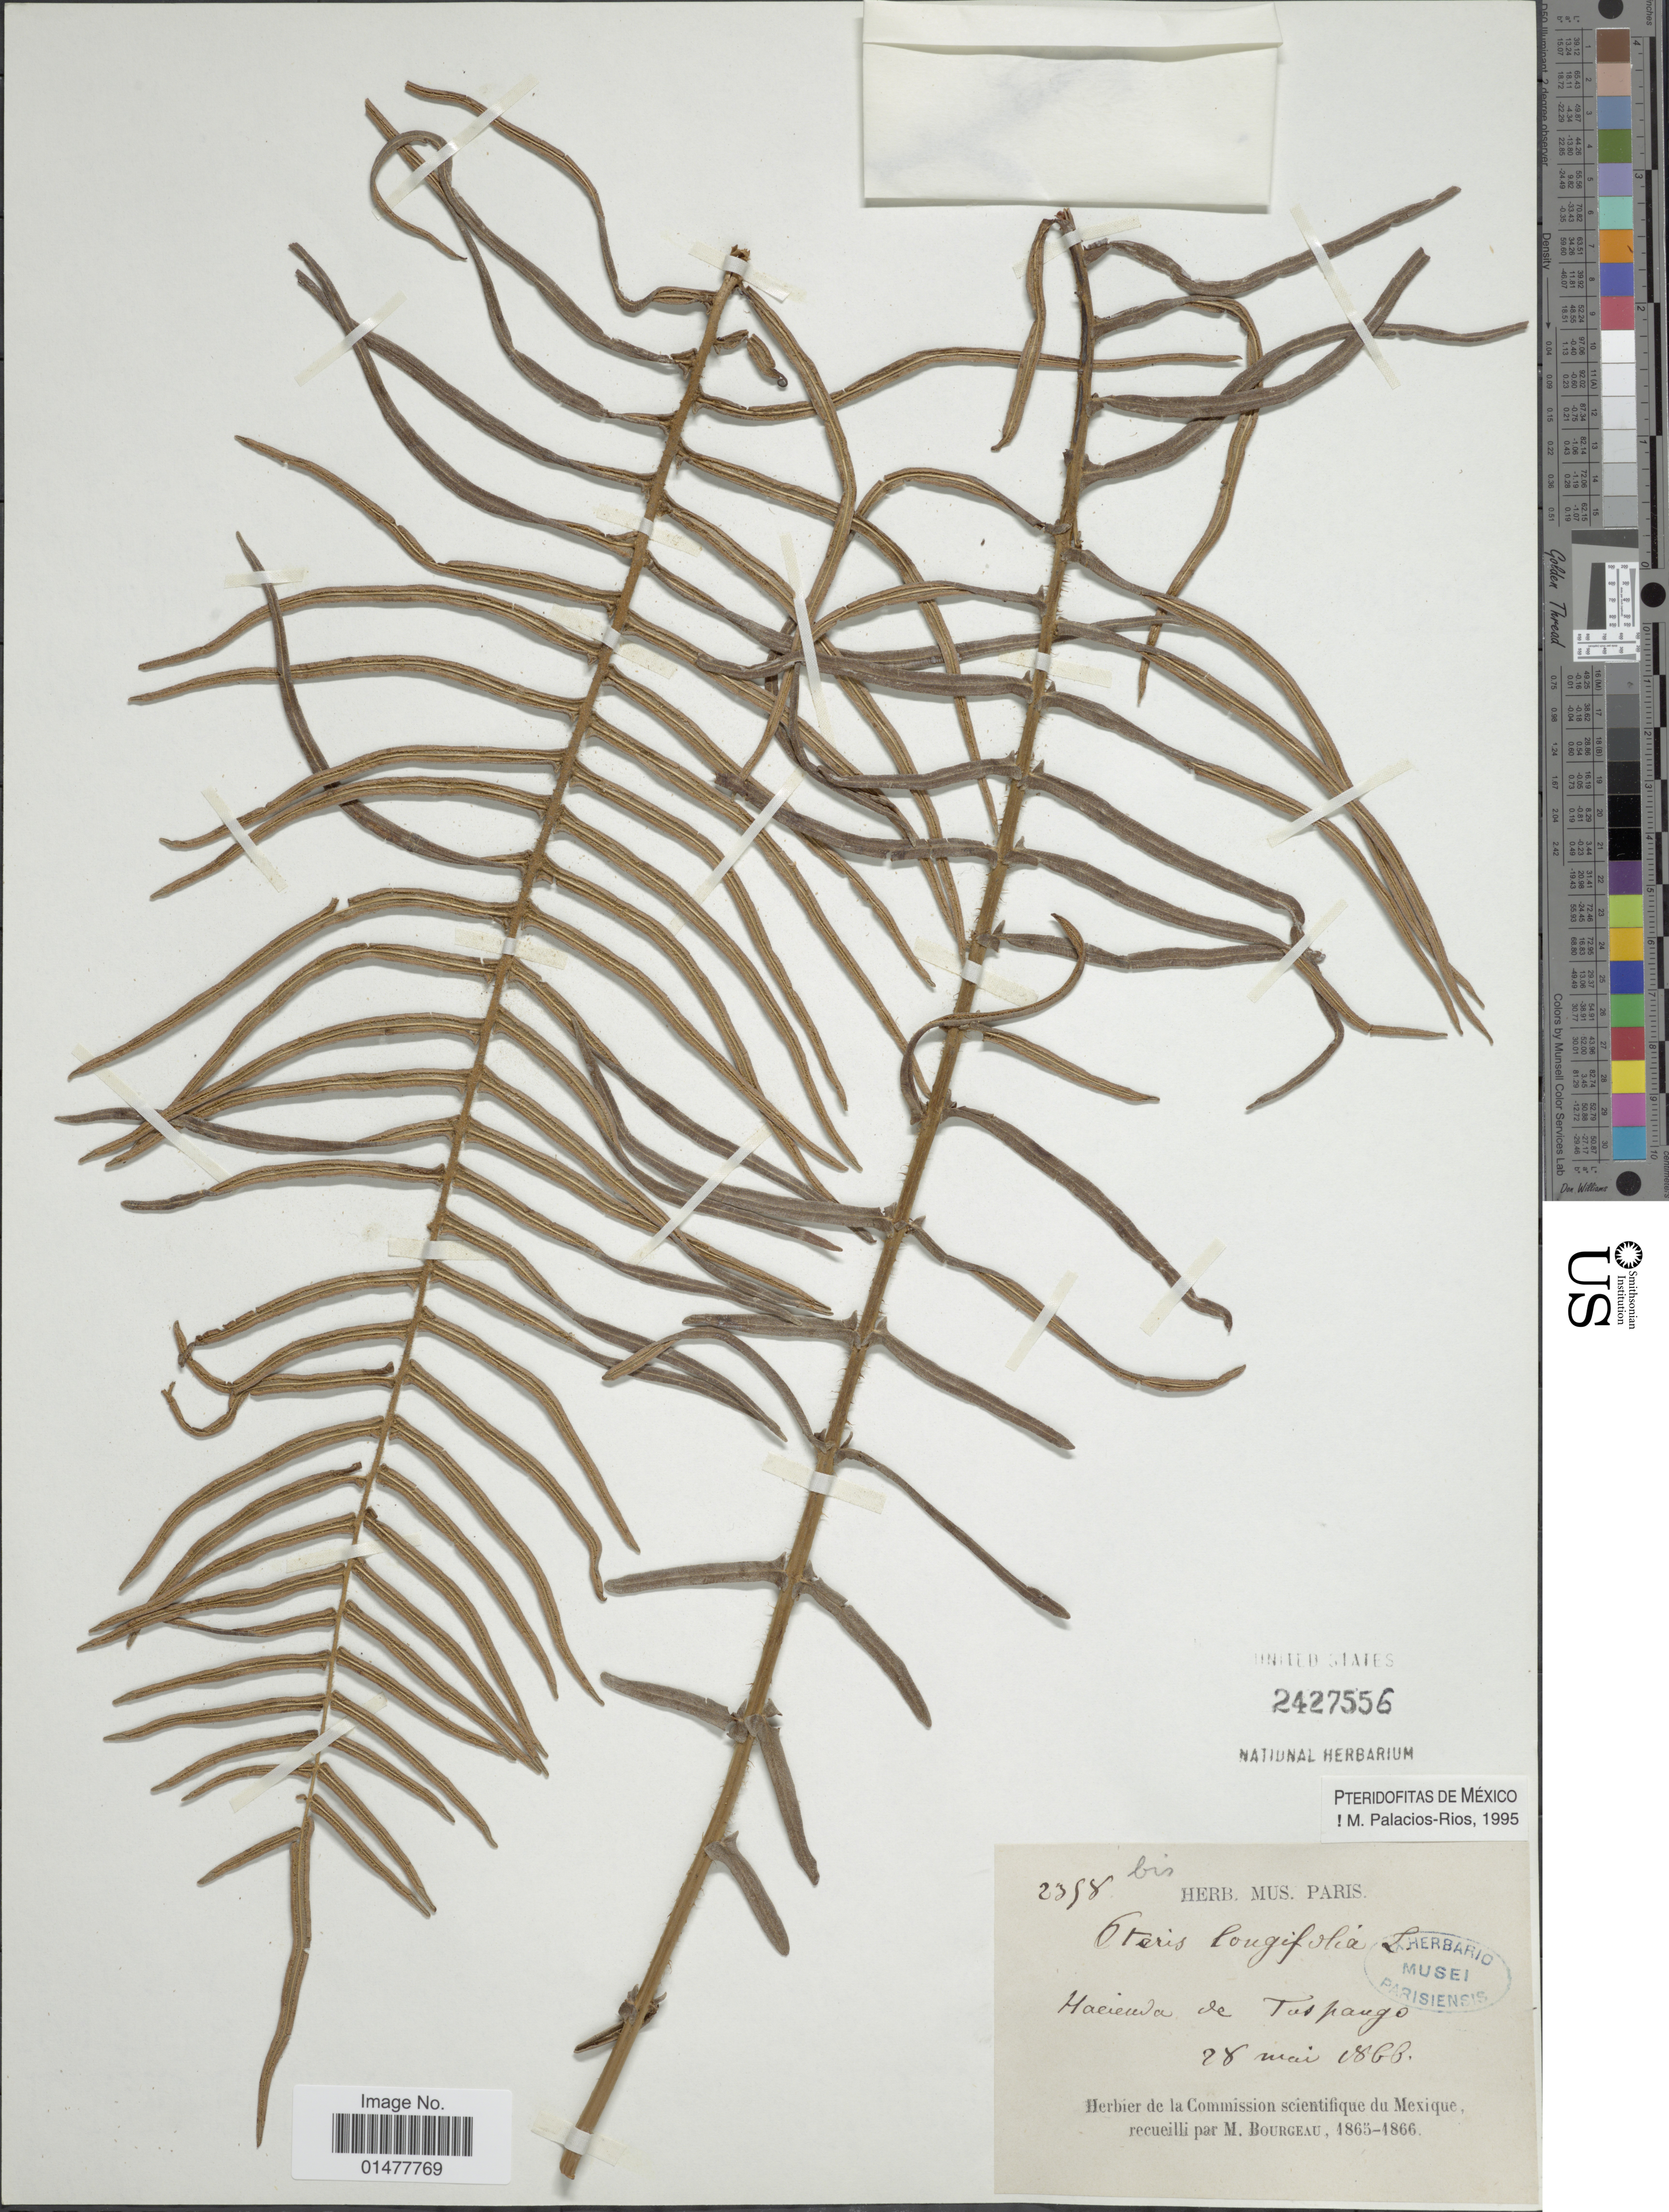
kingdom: Plantae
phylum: Tracheophyta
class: Polypodiopsida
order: Polypodiales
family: Pteridaceae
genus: Pteris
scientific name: Pteris longifolia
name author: L.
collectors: M. Bourgeau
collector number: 2398bis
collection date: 1866-05-28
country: Mexico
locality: Hacienda de Tuspango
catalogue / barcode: US 2427556